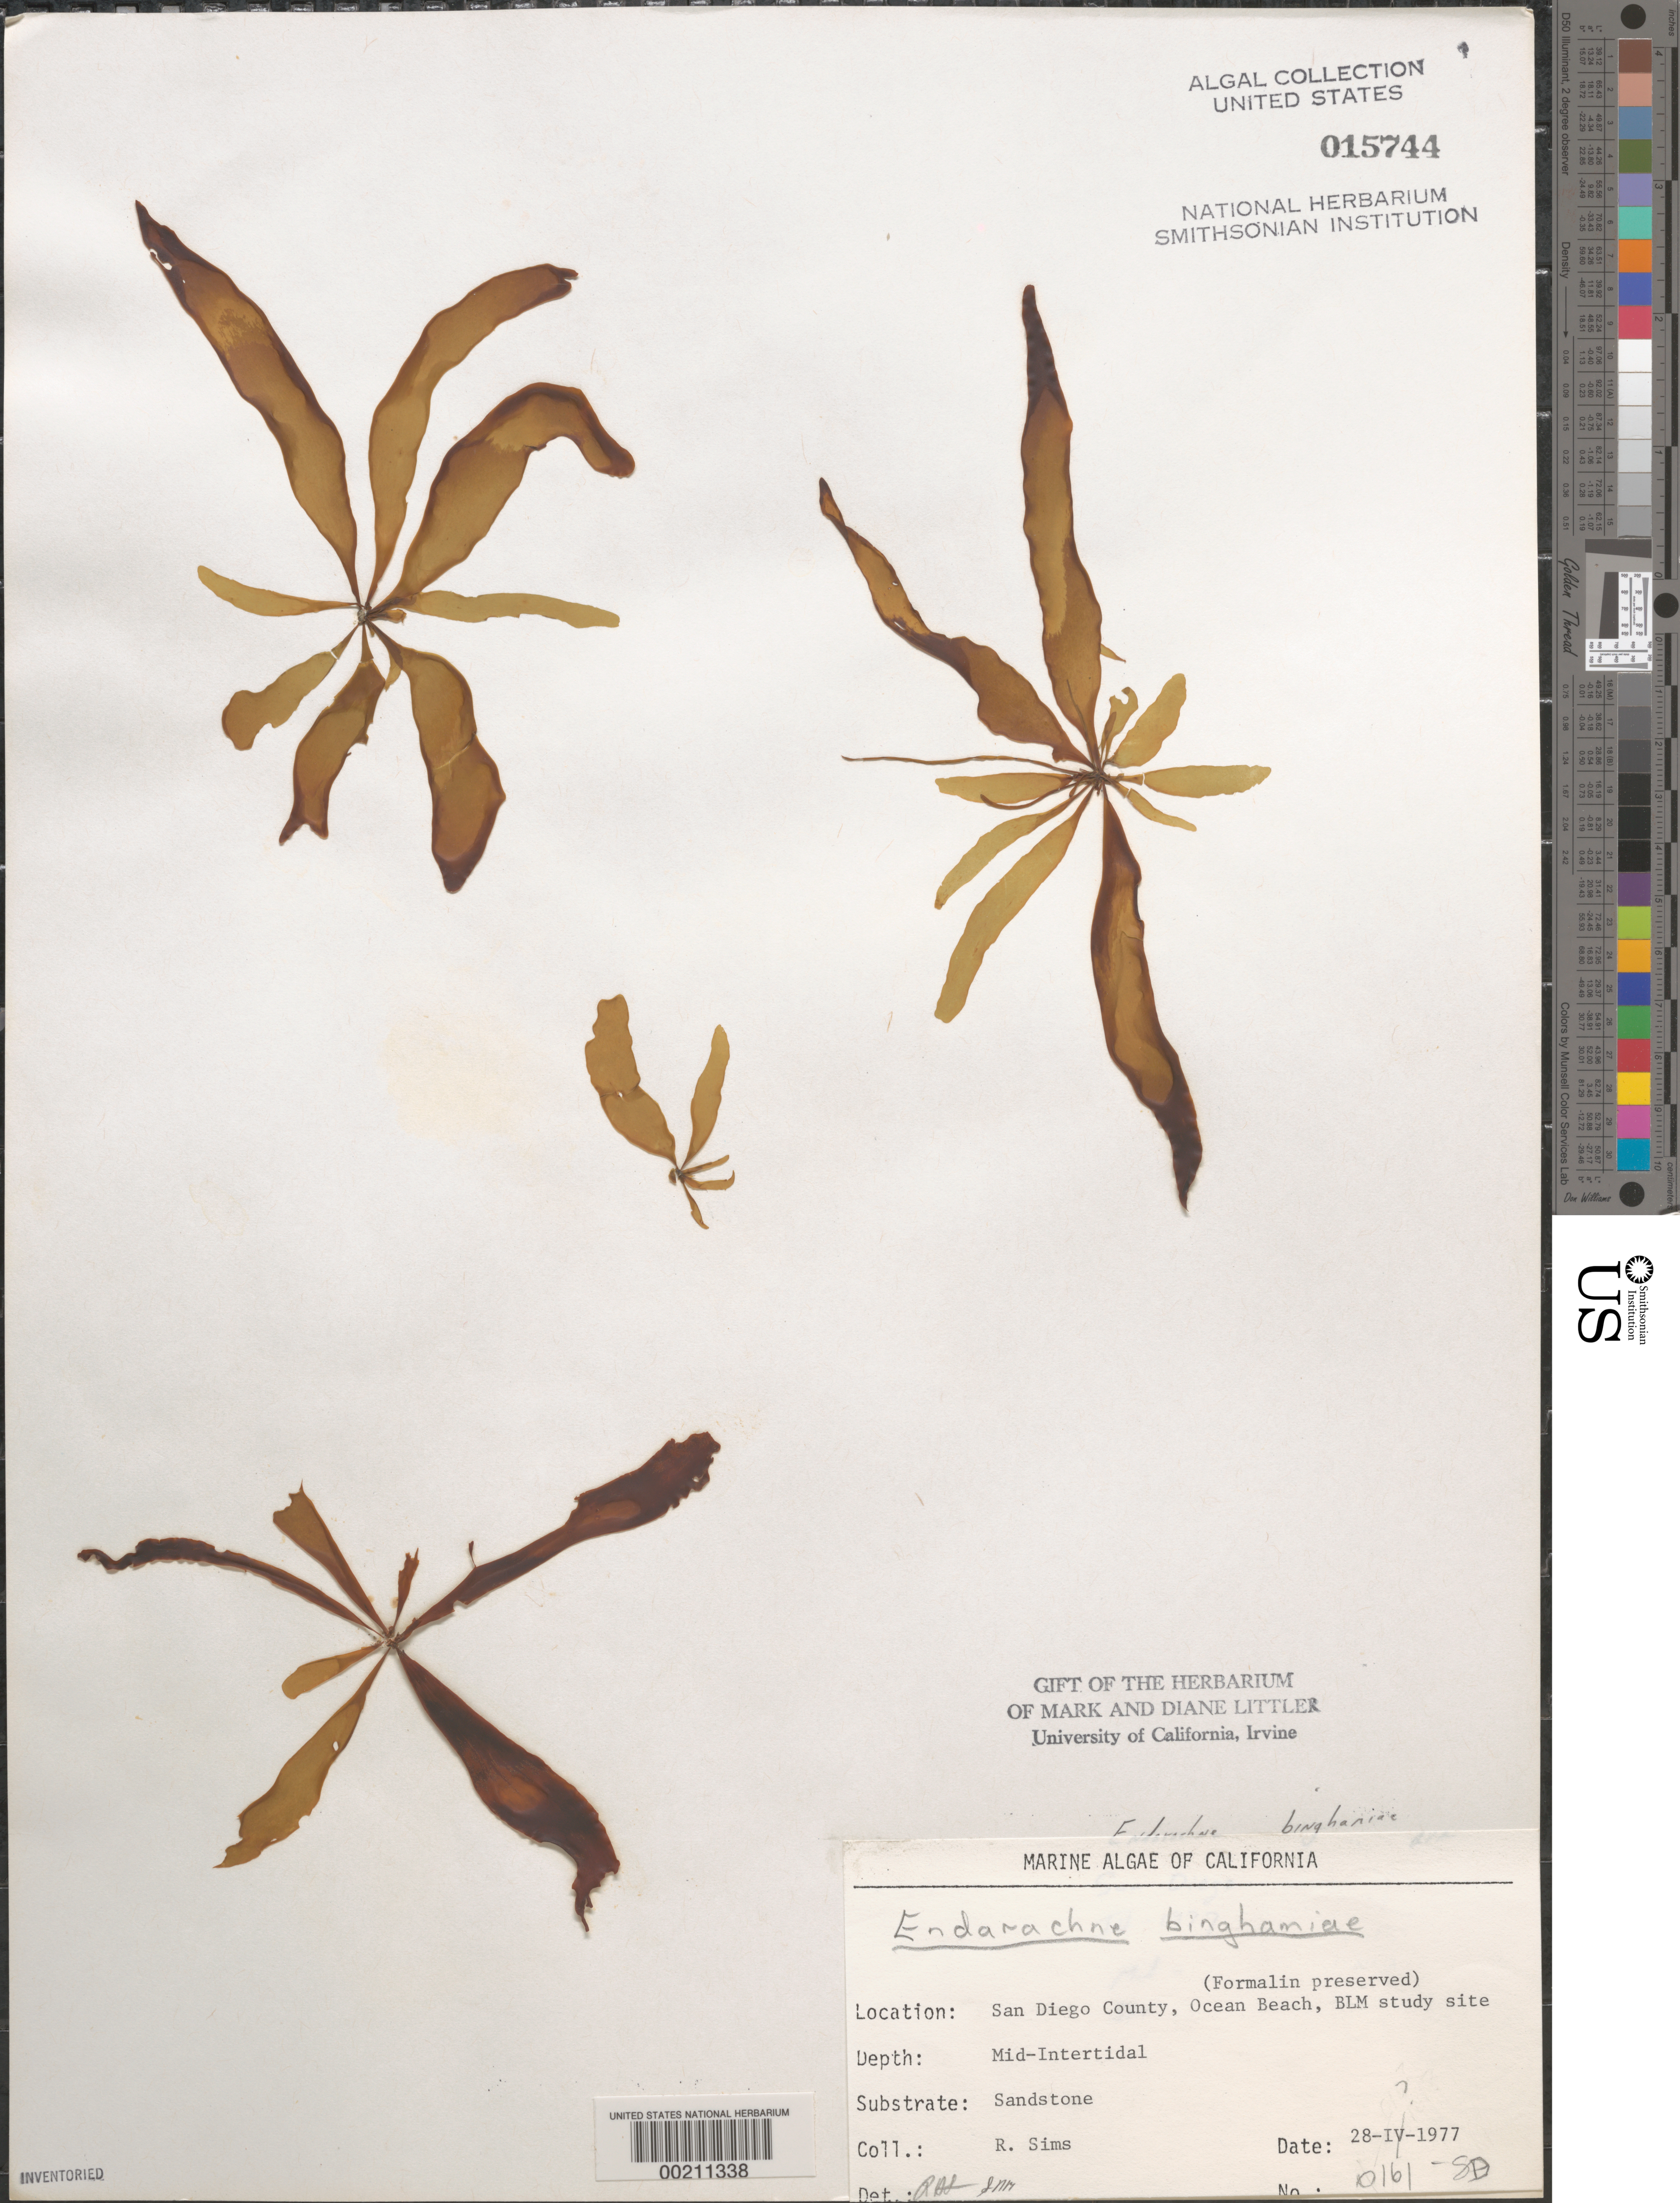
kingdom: Chromista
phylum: Ochrophyta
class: Phaeophyceae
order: Scytosiphonales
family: Scytosiphonaceae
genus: Petalonia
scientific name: Petalonia binghamiae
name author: (J. Agardh) K.L.Vinogr.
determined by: Algae name updating Project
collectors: R. H. Sims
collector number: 161-sd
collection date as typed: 28 Apr 1977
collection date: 1977-04-28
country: United States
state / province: California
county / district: San Diego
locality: Ocean Beach, end of Del Monte Street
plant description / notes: BLM-SOCALBIGHT Rocky Intertidal Survey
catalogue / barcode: US 15744